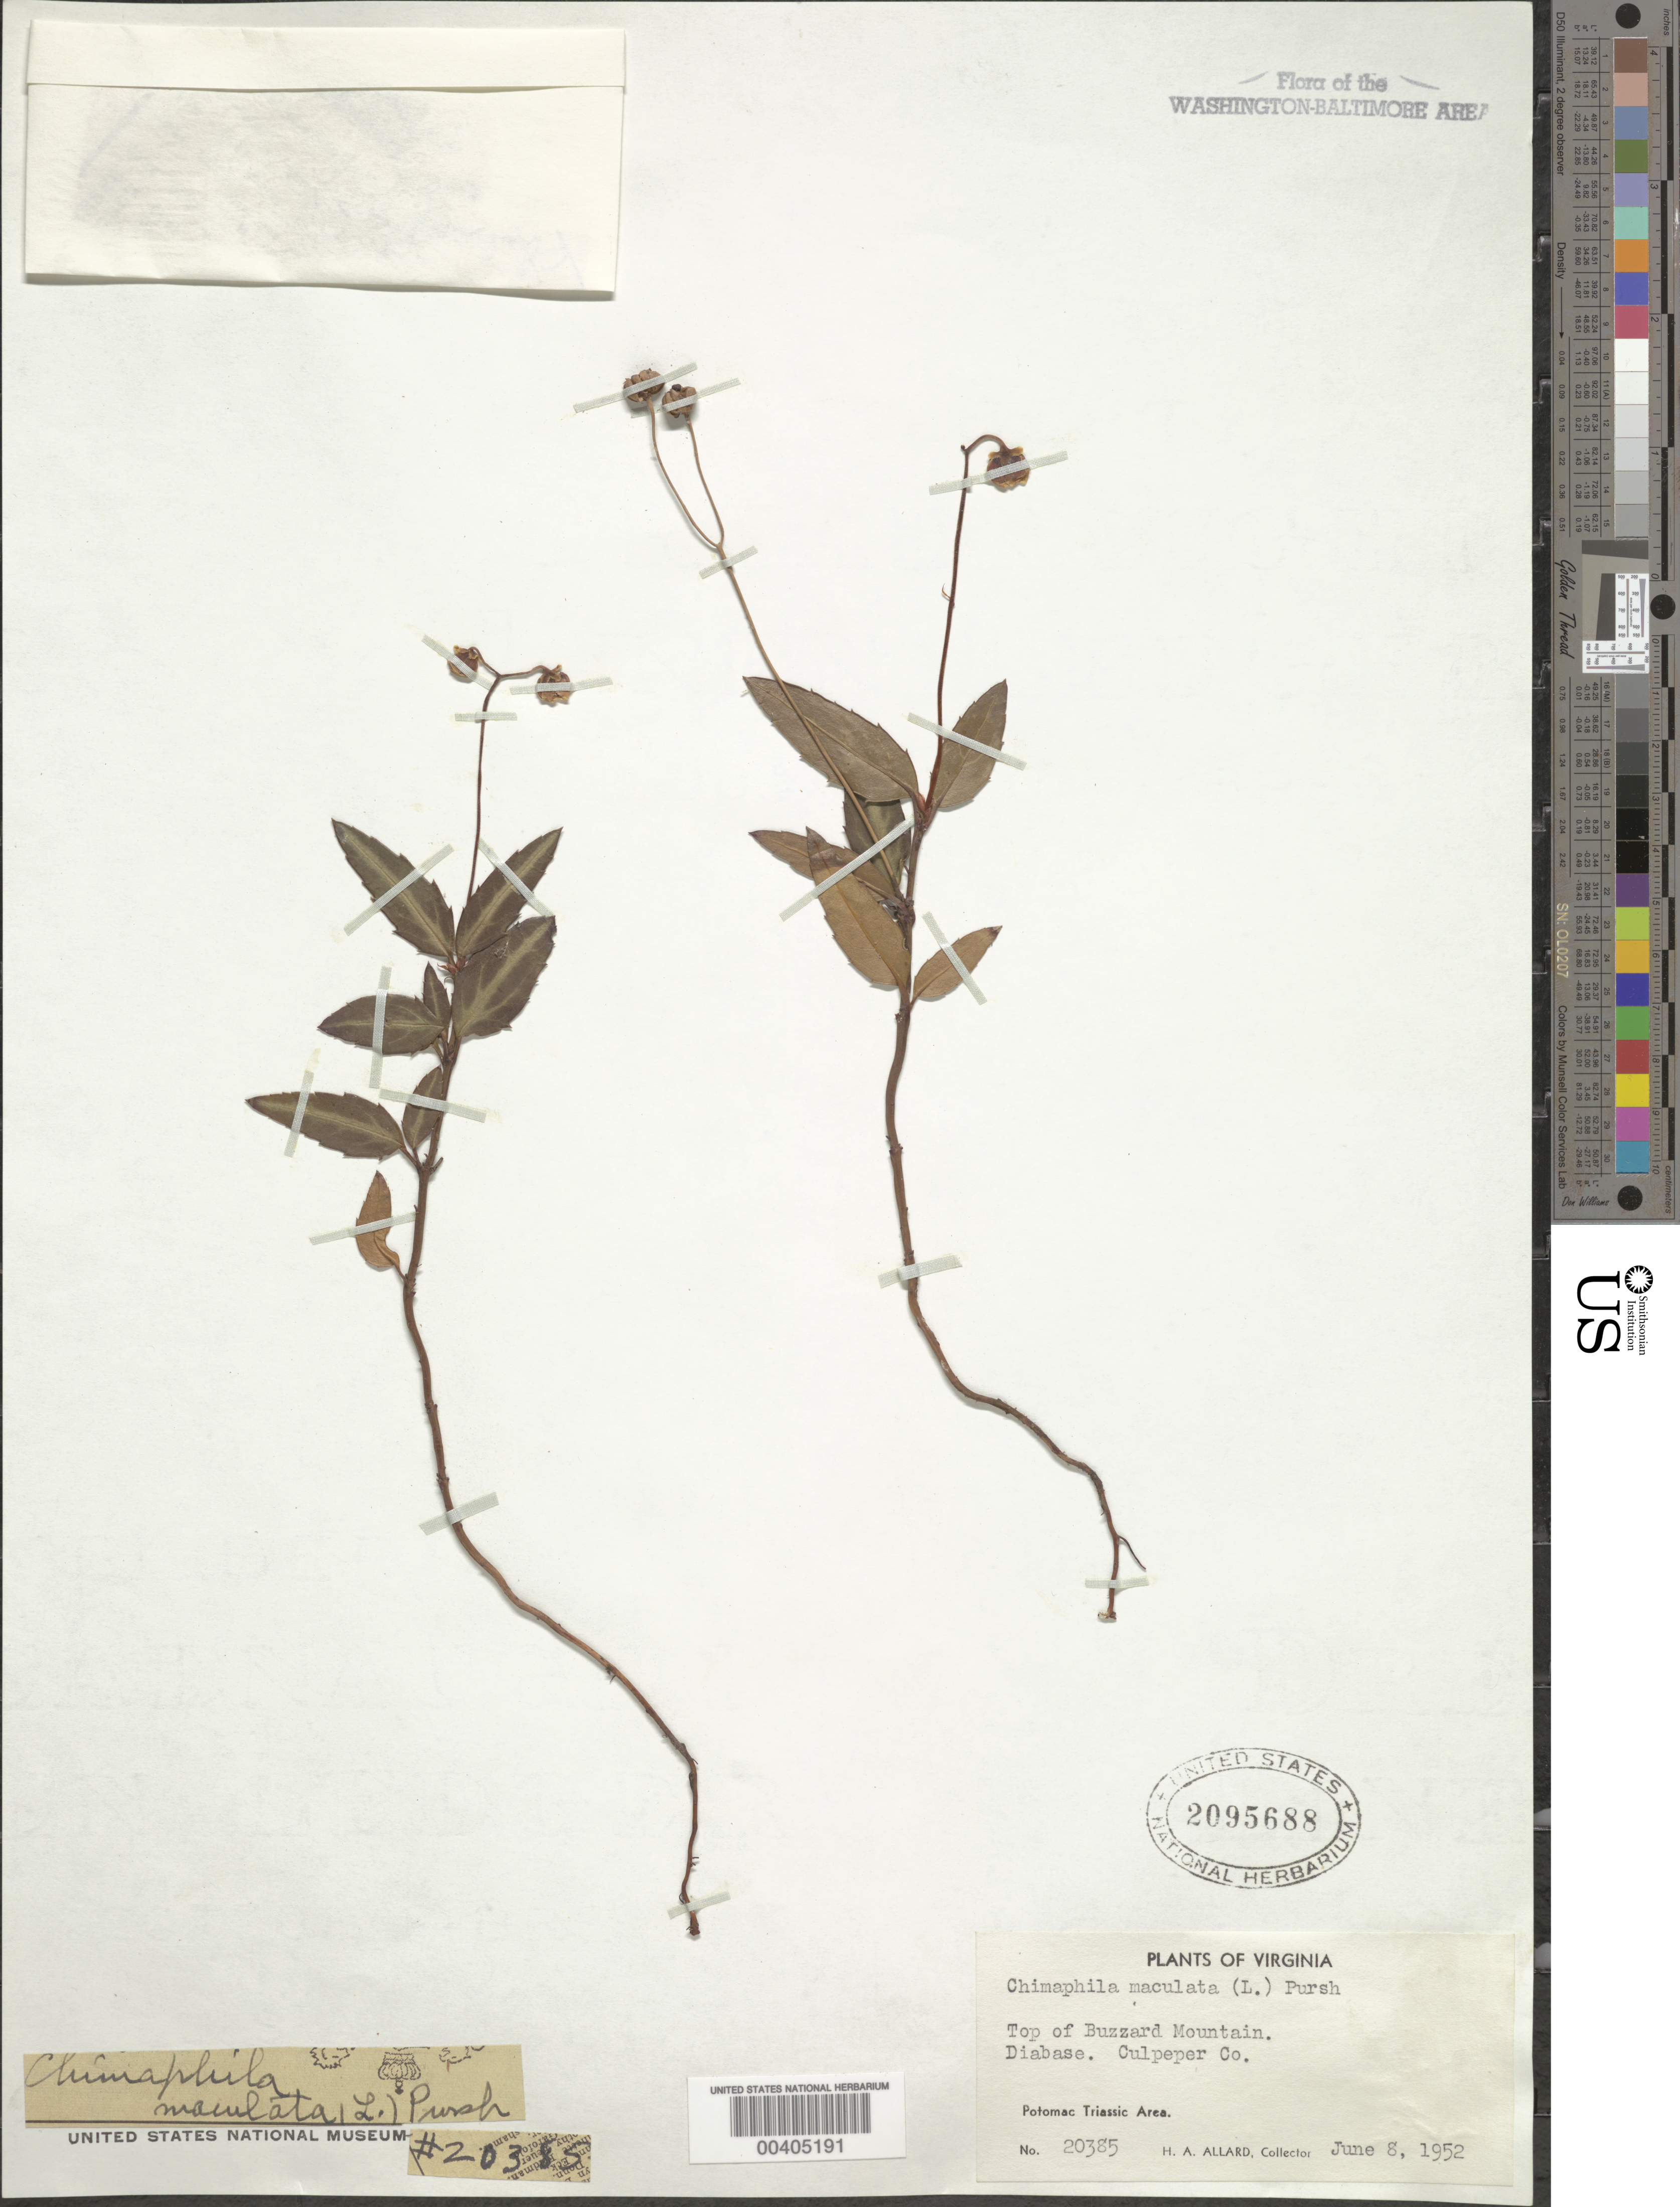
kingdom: Plantae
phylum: Tracheophyta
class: Magnoliopsida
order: Ericales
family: Ericaceae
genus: Chimaphila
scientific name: Chimaphila maculata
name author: (L.) Pursh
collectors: H. A. Allard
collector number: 20385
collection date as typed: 08 Jun 1952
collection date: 1952-06-08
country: United States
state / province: Virginia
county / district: Culpeper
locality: Buzzard Mountain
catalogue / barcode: US 2095688